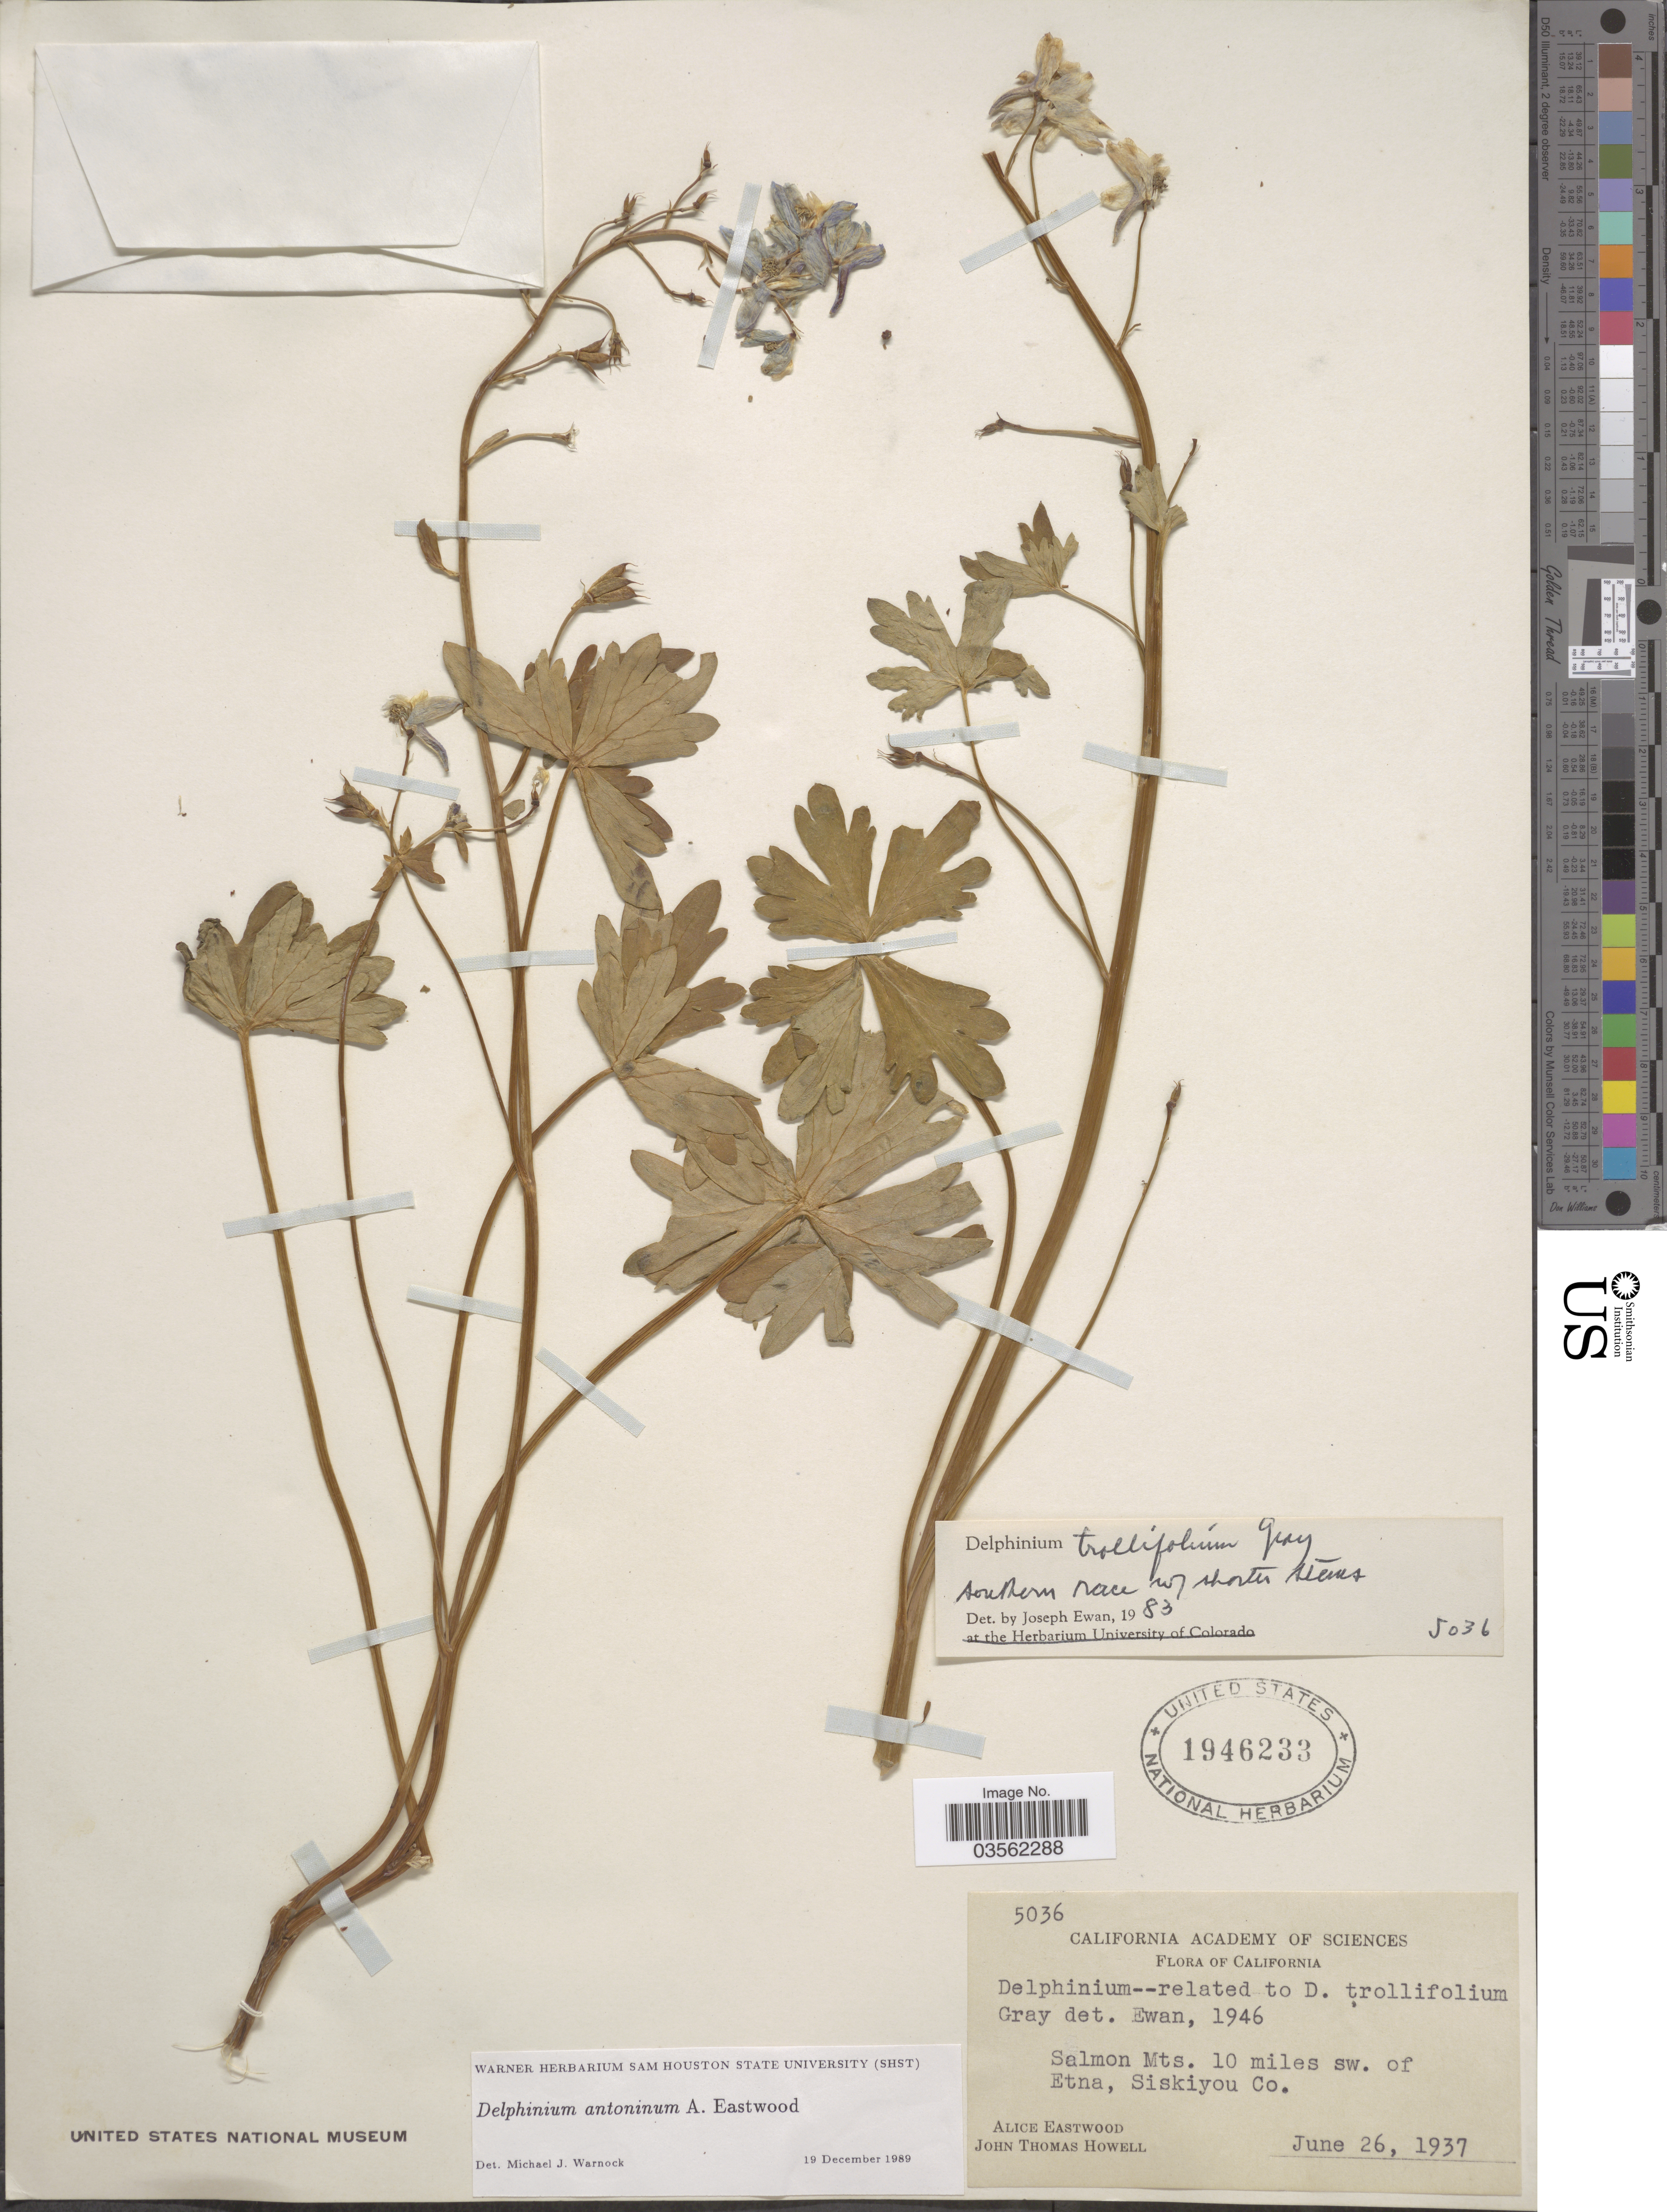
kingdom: Plantae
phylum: Tracheophyta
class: Magnoliopsida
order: Ranunculales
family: Ranunculaceae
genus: Delphinium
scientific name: Delphinium antoninum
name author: Eastw.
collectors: A. Eastwood & J. T. Howell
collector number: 5036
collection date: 1937-06-26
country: United States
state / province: California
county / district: Siskiyou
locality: Salmon Mts. 10 miles sw. of Etna, Siskiyou Co.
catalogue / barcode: US 1946233